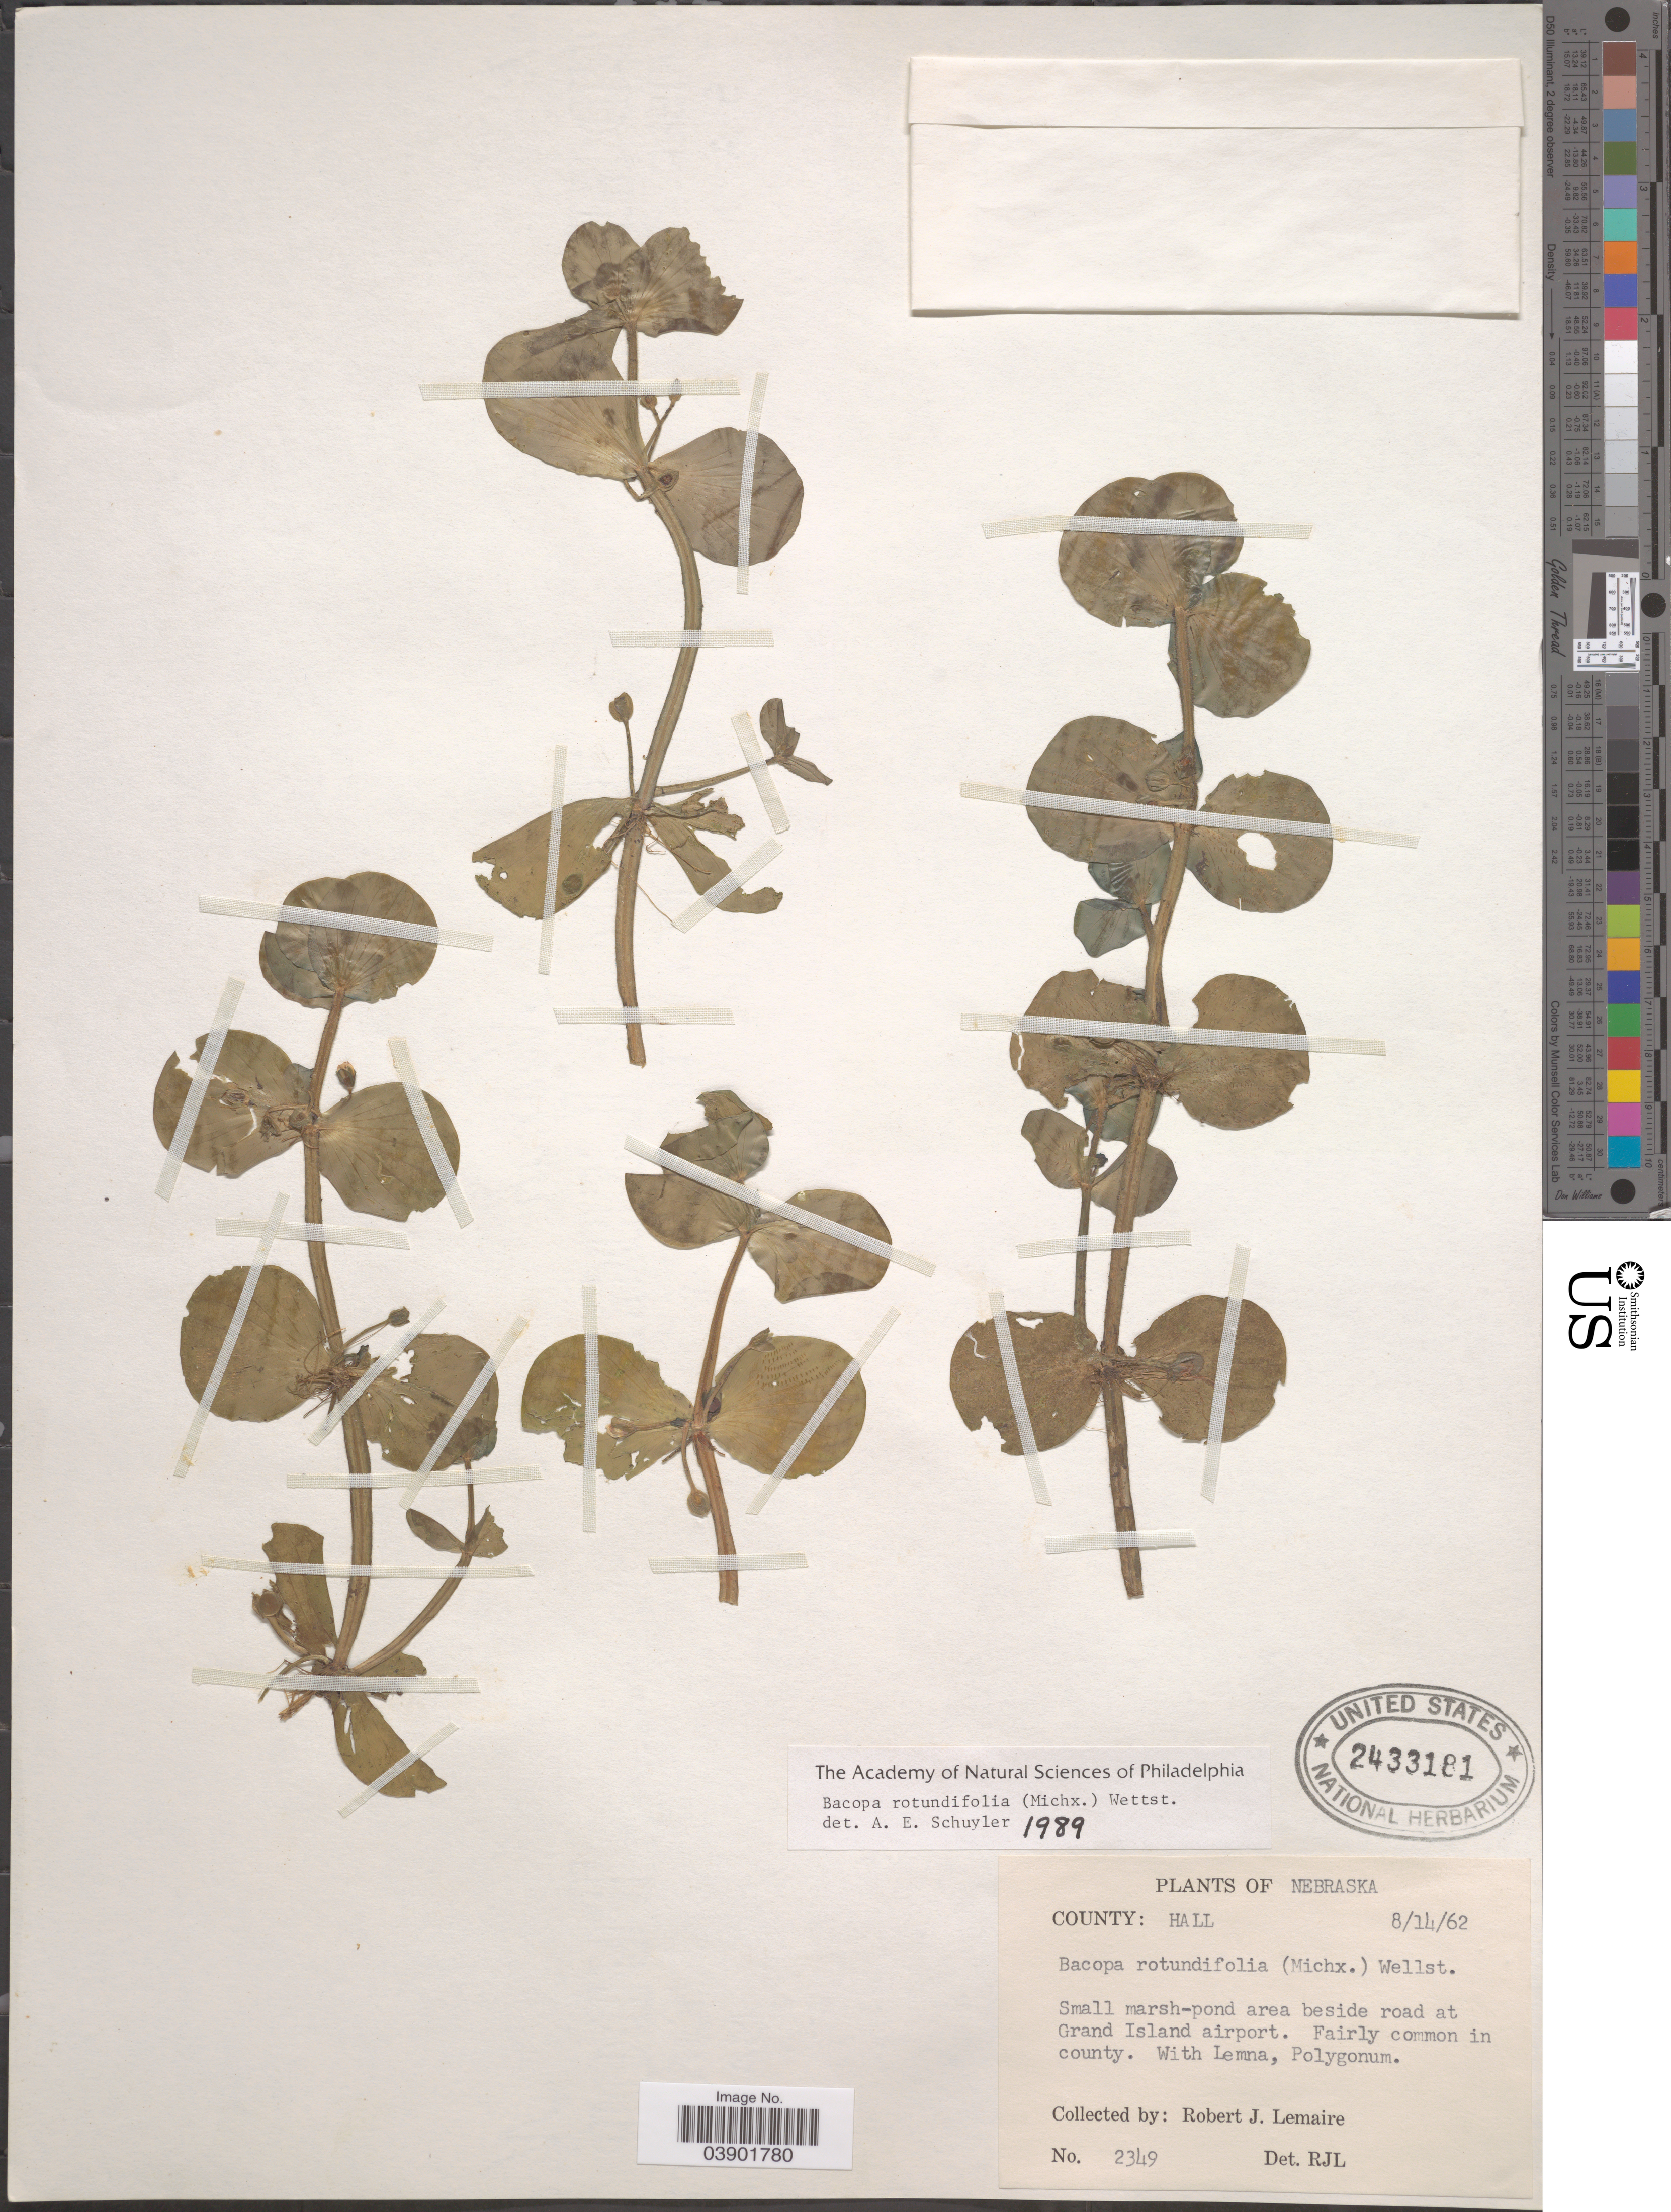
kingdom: Plantae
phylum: Tracheophyta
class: Magnoliopsida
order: Lamiales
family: Plantaginaceae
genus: Bacopa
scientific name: Bacopa rotundifolia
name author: (Michx.) Wettst.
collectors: R. J. Lemaire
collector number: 2349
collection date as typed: Transcribed d/m/y: 14/8/62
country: United States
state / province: Nebraska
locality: County: Hall. Small marsh-pond area beside road at Grand Island airport.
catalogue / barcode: US 2433181